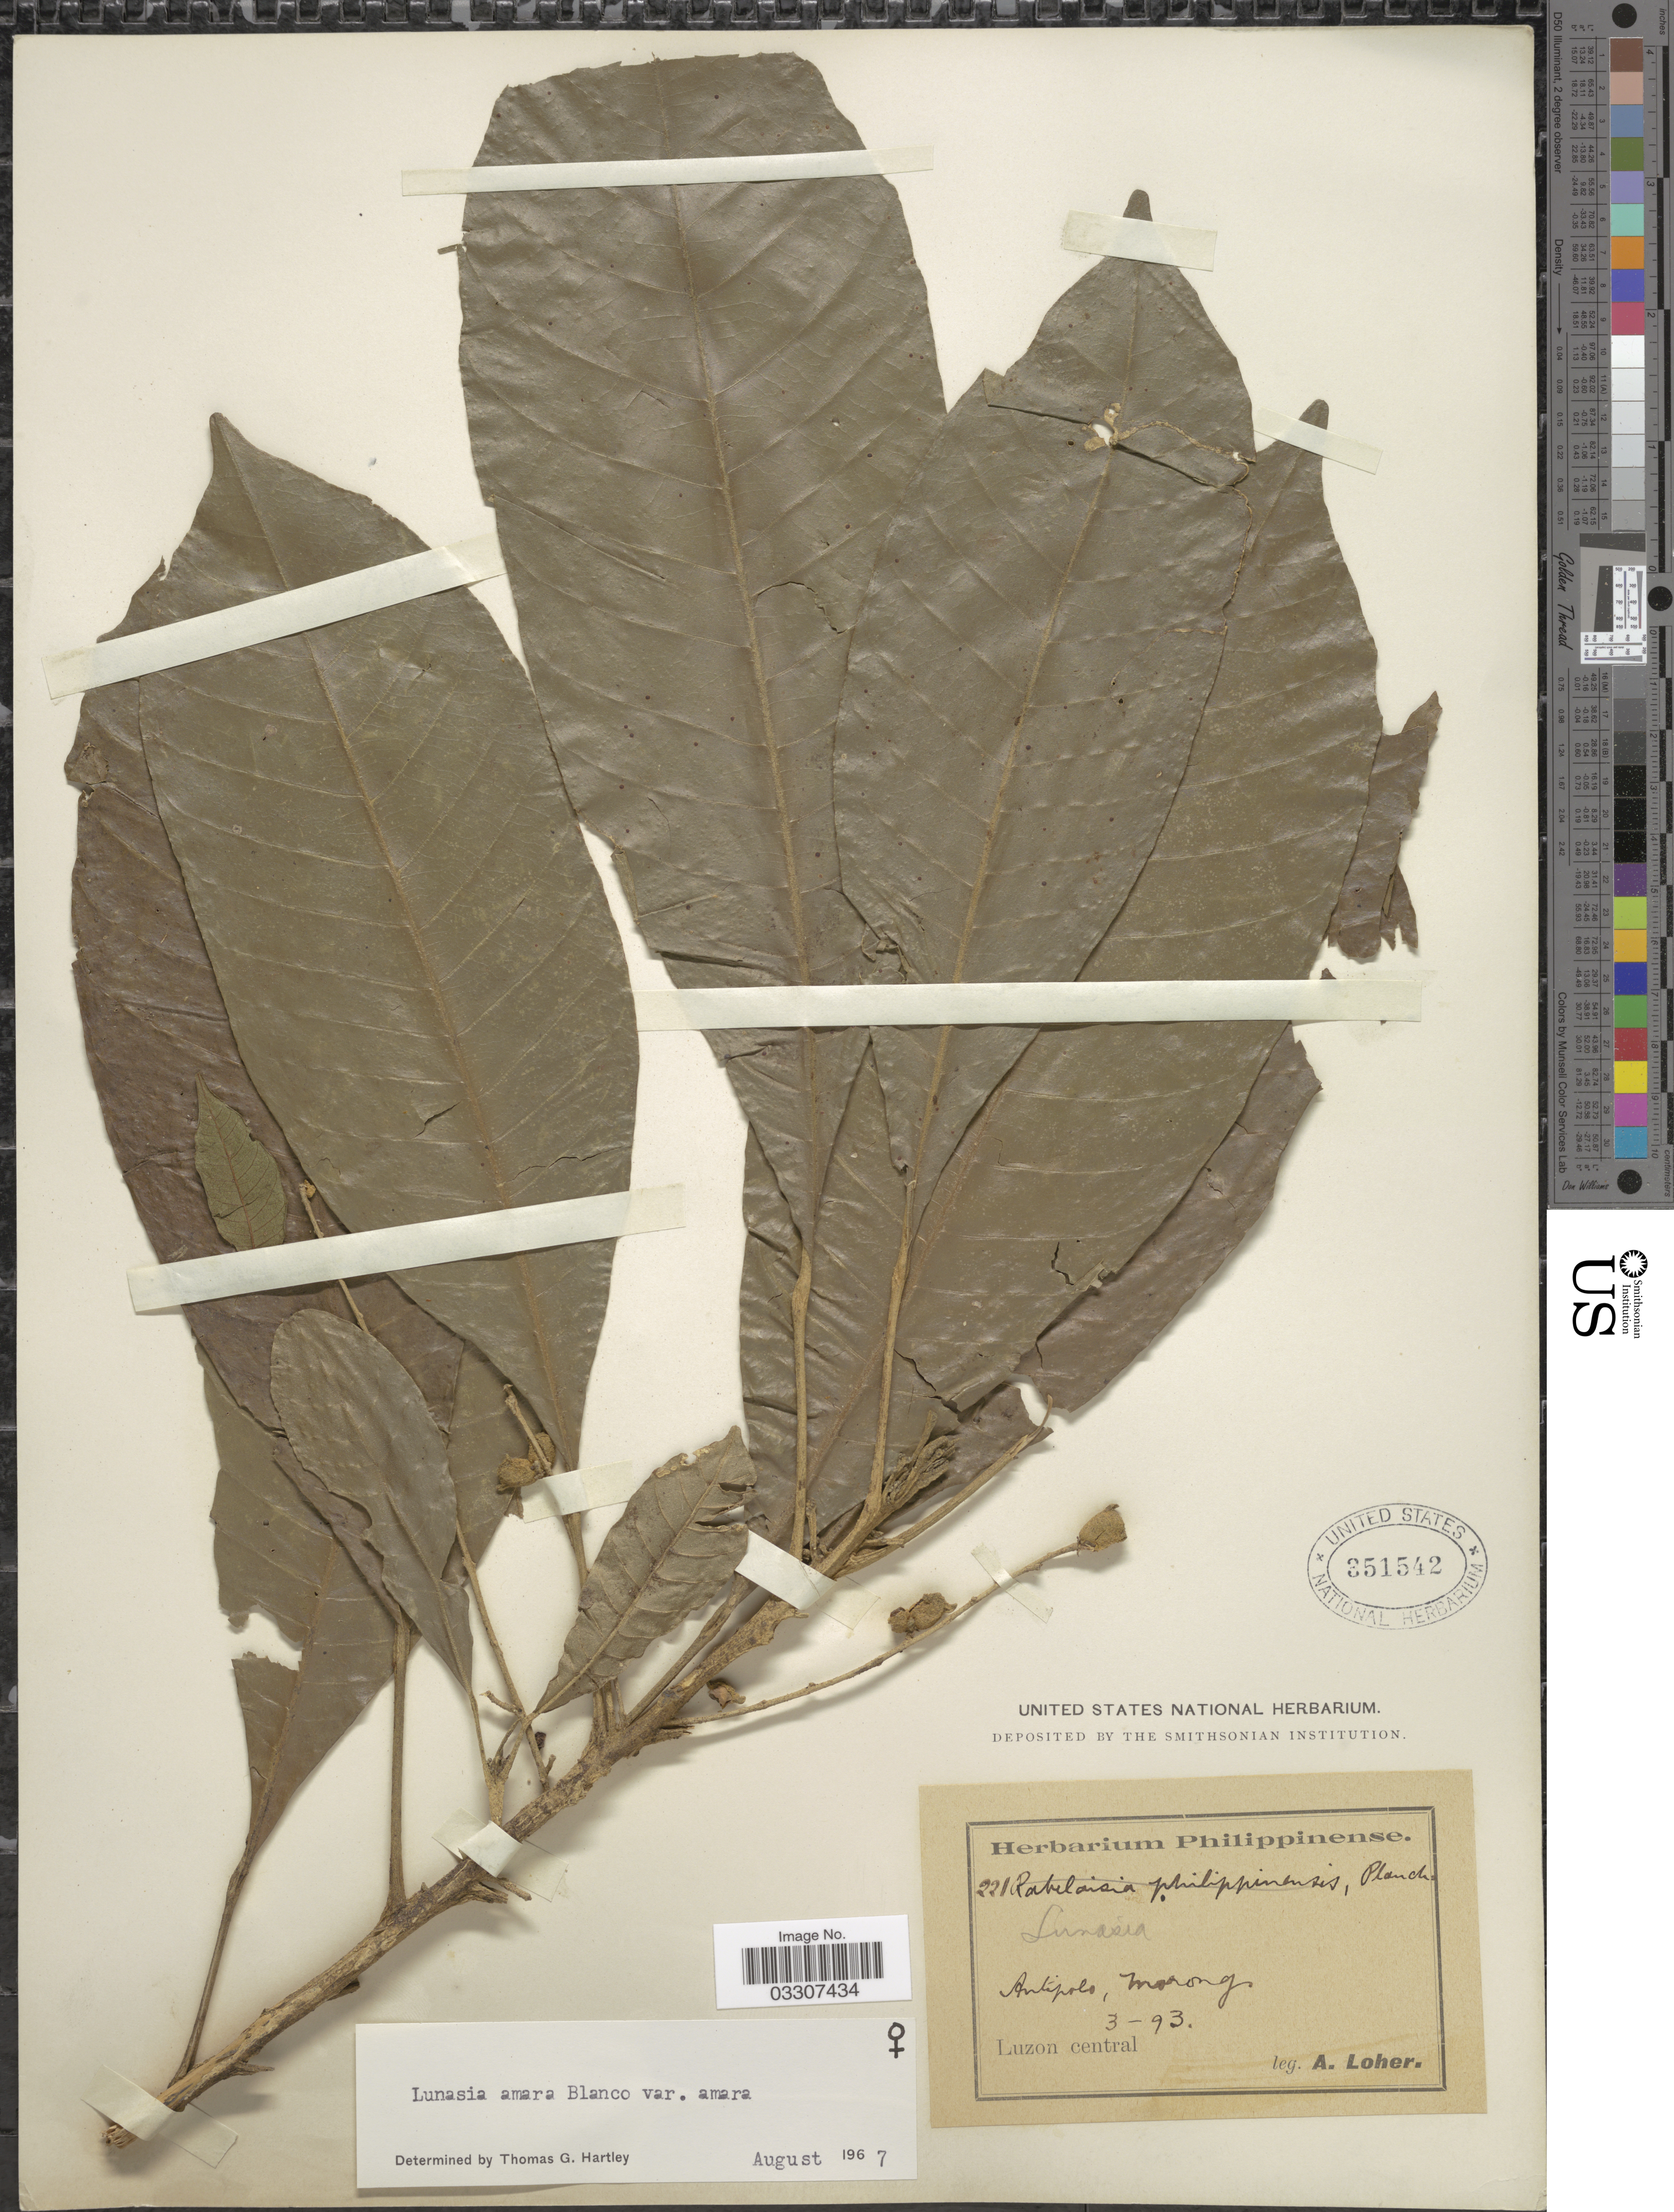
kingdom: Plantae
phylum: Tracheophyta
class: Magnoliopsida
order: Sapindales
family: Rutaceae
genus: Lunasia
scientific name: Lunasia amara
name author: Blanco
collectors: A. Loher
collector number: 221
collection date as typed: Transcribed d/m/y: /3/93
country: Philippines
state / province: Central Luzon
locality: Antipolo, Morong. Luzon Central.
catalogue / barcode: US 351542